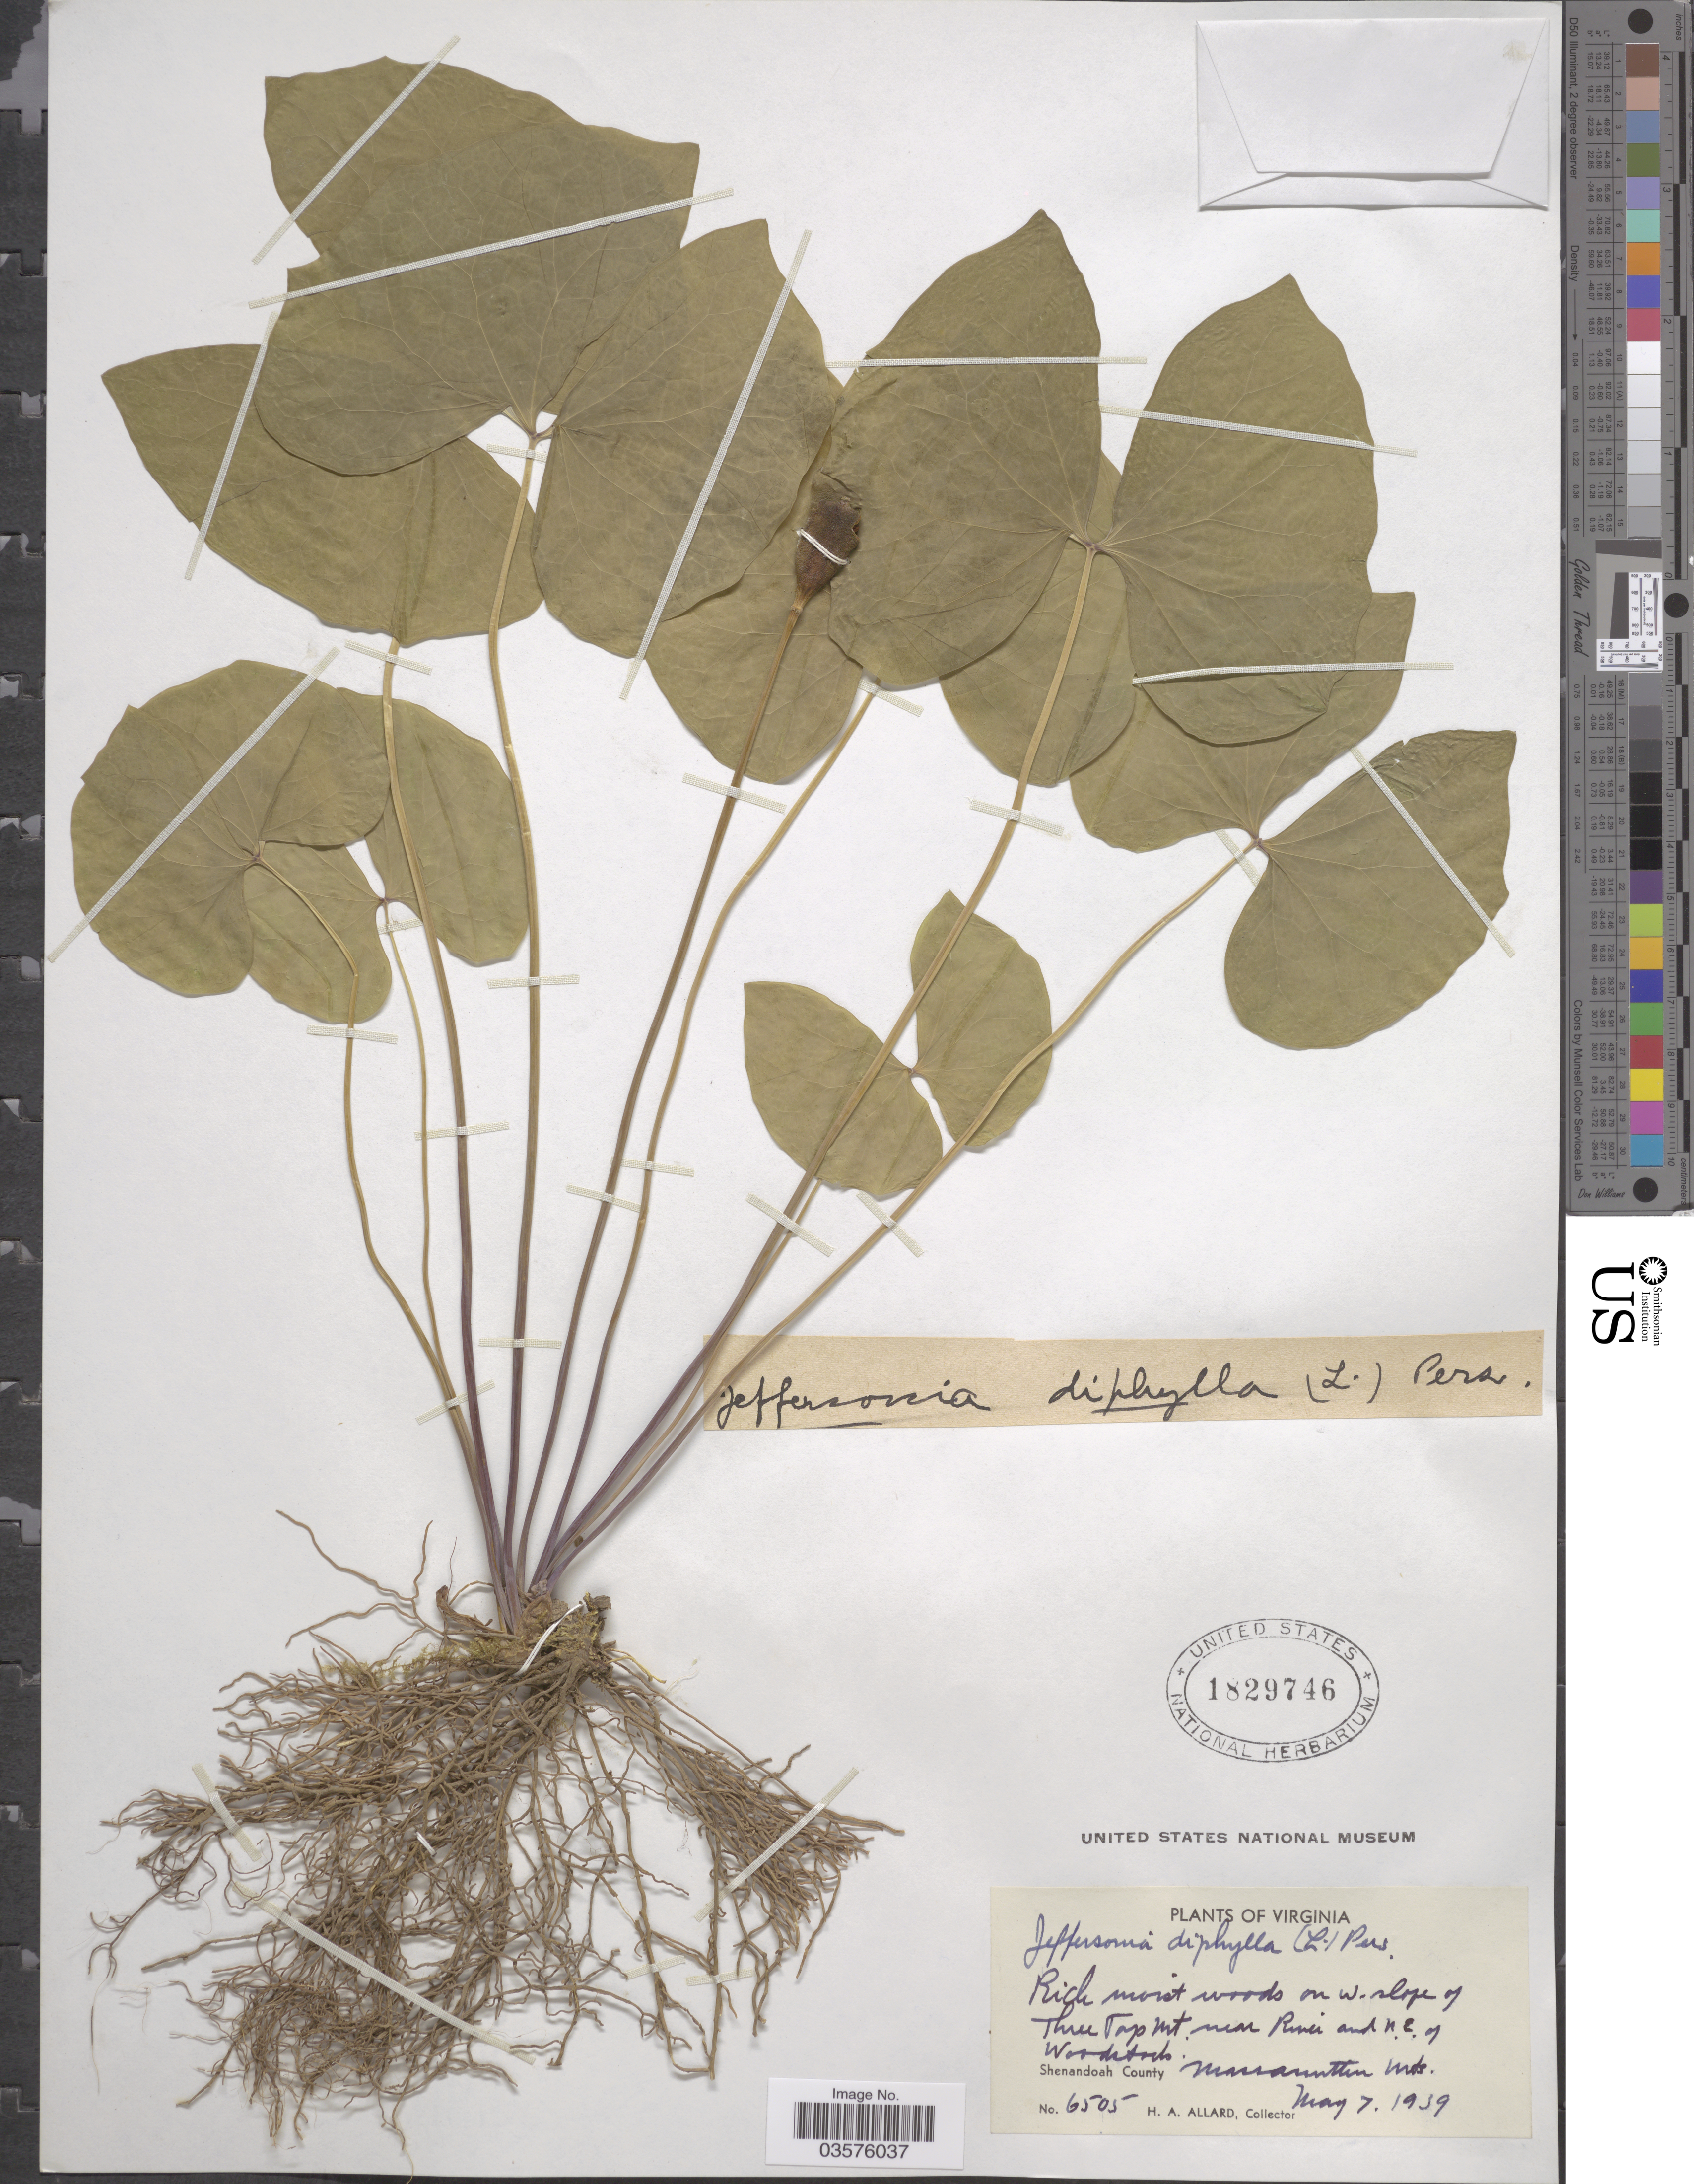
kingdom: Plantae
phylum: Tracheophyta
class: Magnoliopsida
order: Ranunculales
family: Berberidaceae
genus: Jeffersonia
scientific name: Jeffersonia diphylla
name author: (L.) Pers.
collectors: H. A. Allard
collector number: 6505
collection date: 1939-05-07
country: United States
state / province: Virginia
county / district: Shenandoah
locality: W. slope of Three Top Mt. near River and N. E. of Woodstock. Shenandoah County. Massanutten Mts.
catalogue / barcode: US 1829746